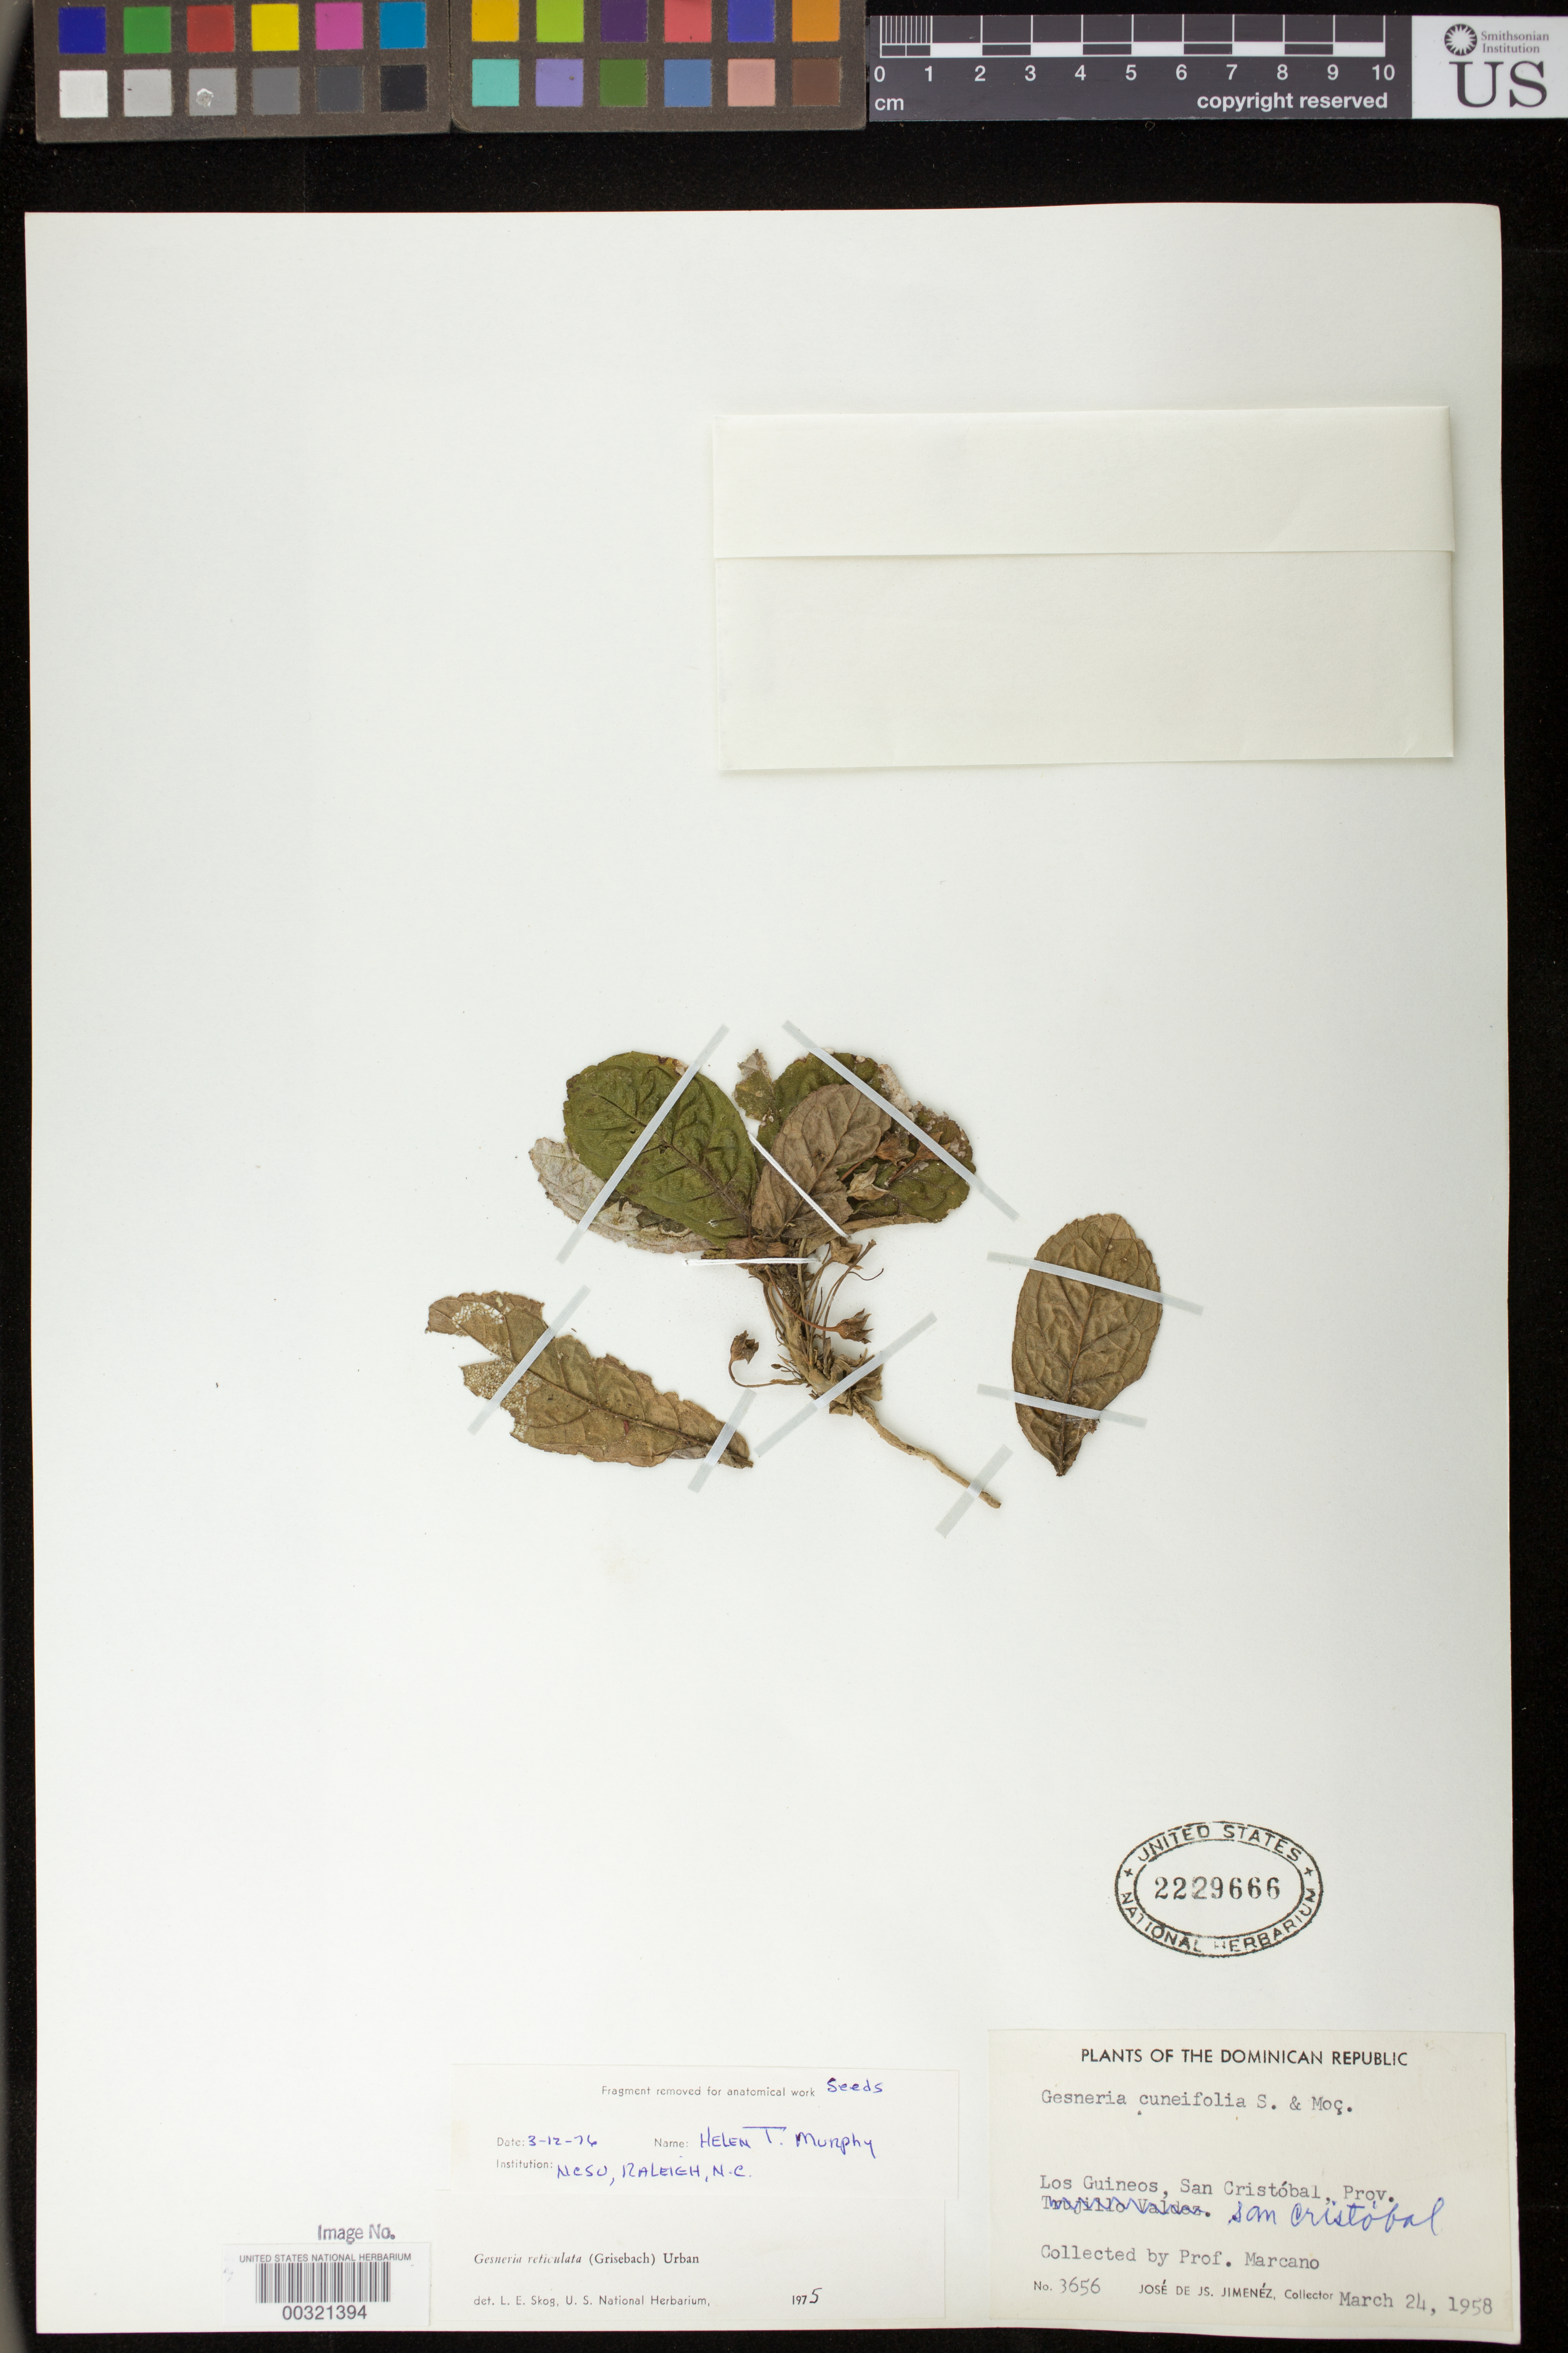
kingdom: Plantae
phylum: Tracheophyta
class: Magnoliopsida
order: Lamiales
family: Gesneriaceae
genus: Gesneria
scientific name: Gesneria reticulata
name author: (Griseb.) Urb.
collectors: E. J. Marcano F. & J. J. Jiménez Almonte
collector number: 3656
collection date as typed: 24 Mar 1958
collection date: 1958-03-24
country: Dominican Republic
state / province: San Cristóbal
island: Hispaniola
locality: Los Guineos, San Cristobal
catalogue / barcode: US 2229666